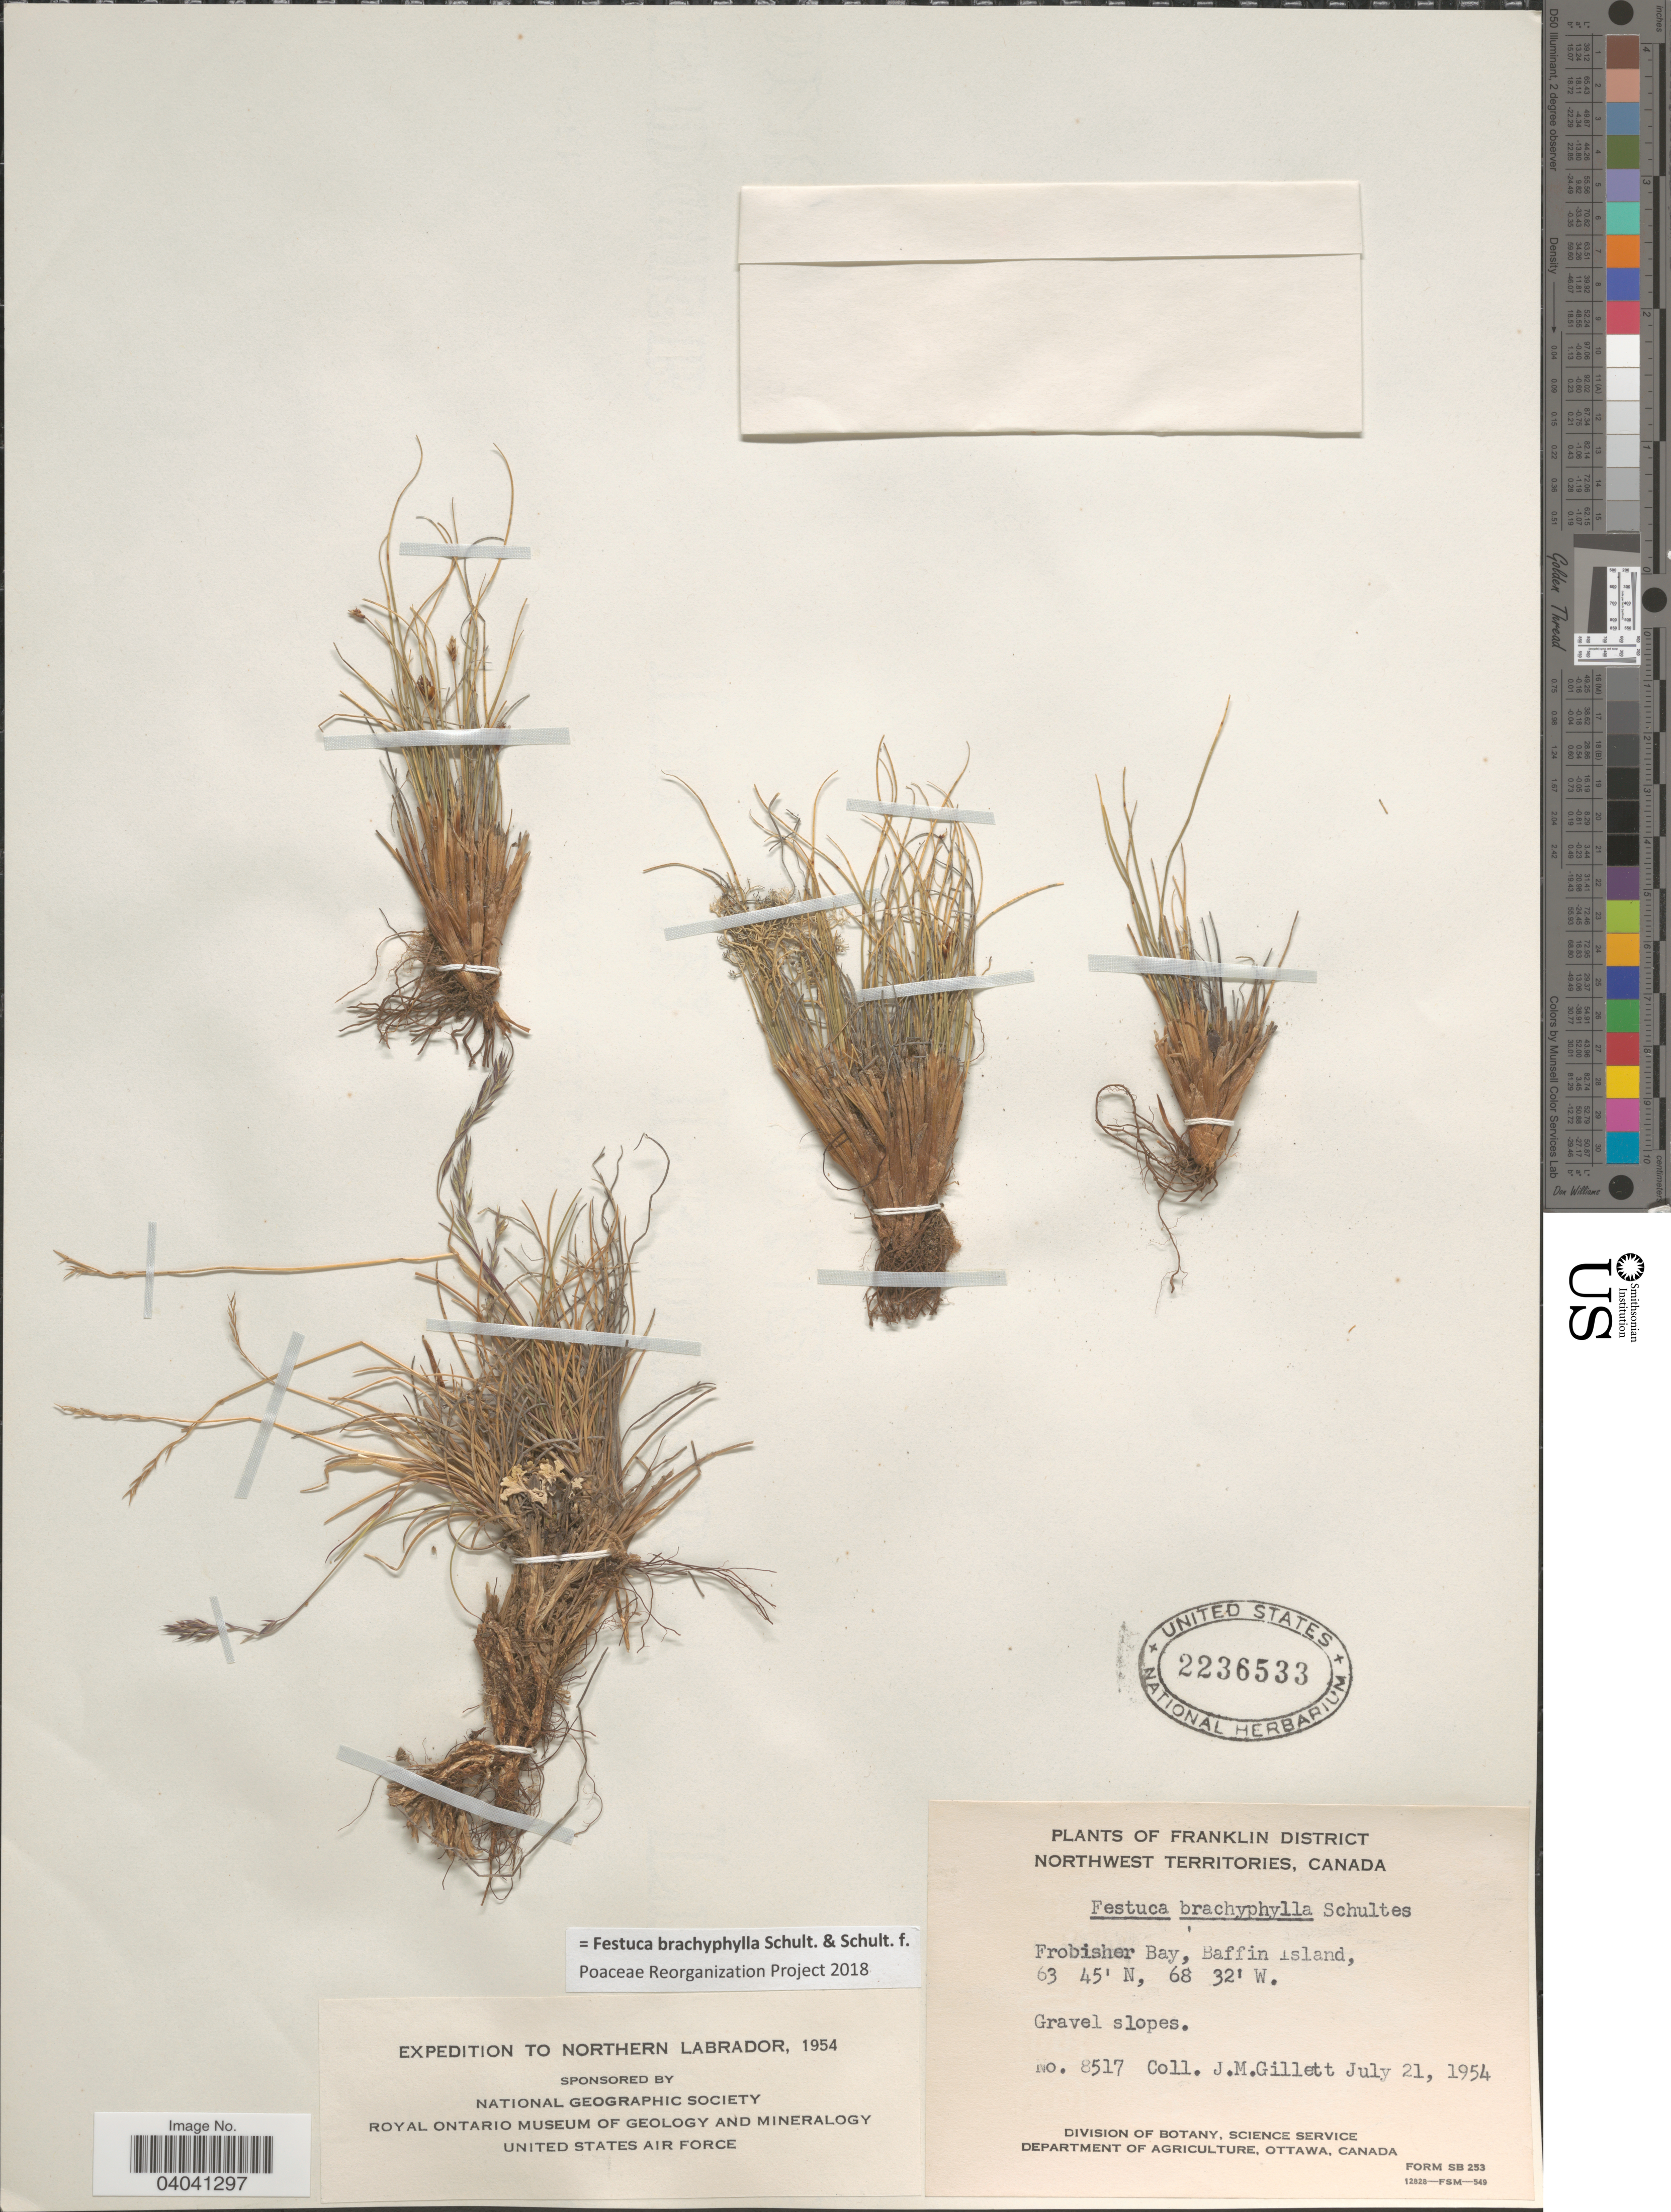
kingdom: Plantae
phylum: Tracheophyta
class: Liliopsida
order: Poales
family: Poaceae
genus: Festuca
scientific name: Festuca brachyphylla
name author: Schult. & Schult. f.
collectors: J. M. Gillett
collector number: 8517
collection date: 1954-07-21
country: Canada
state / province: Northwest Territories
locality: Franklin District. Frobisher Bay, Baffin Island.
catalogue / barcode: US 2236533